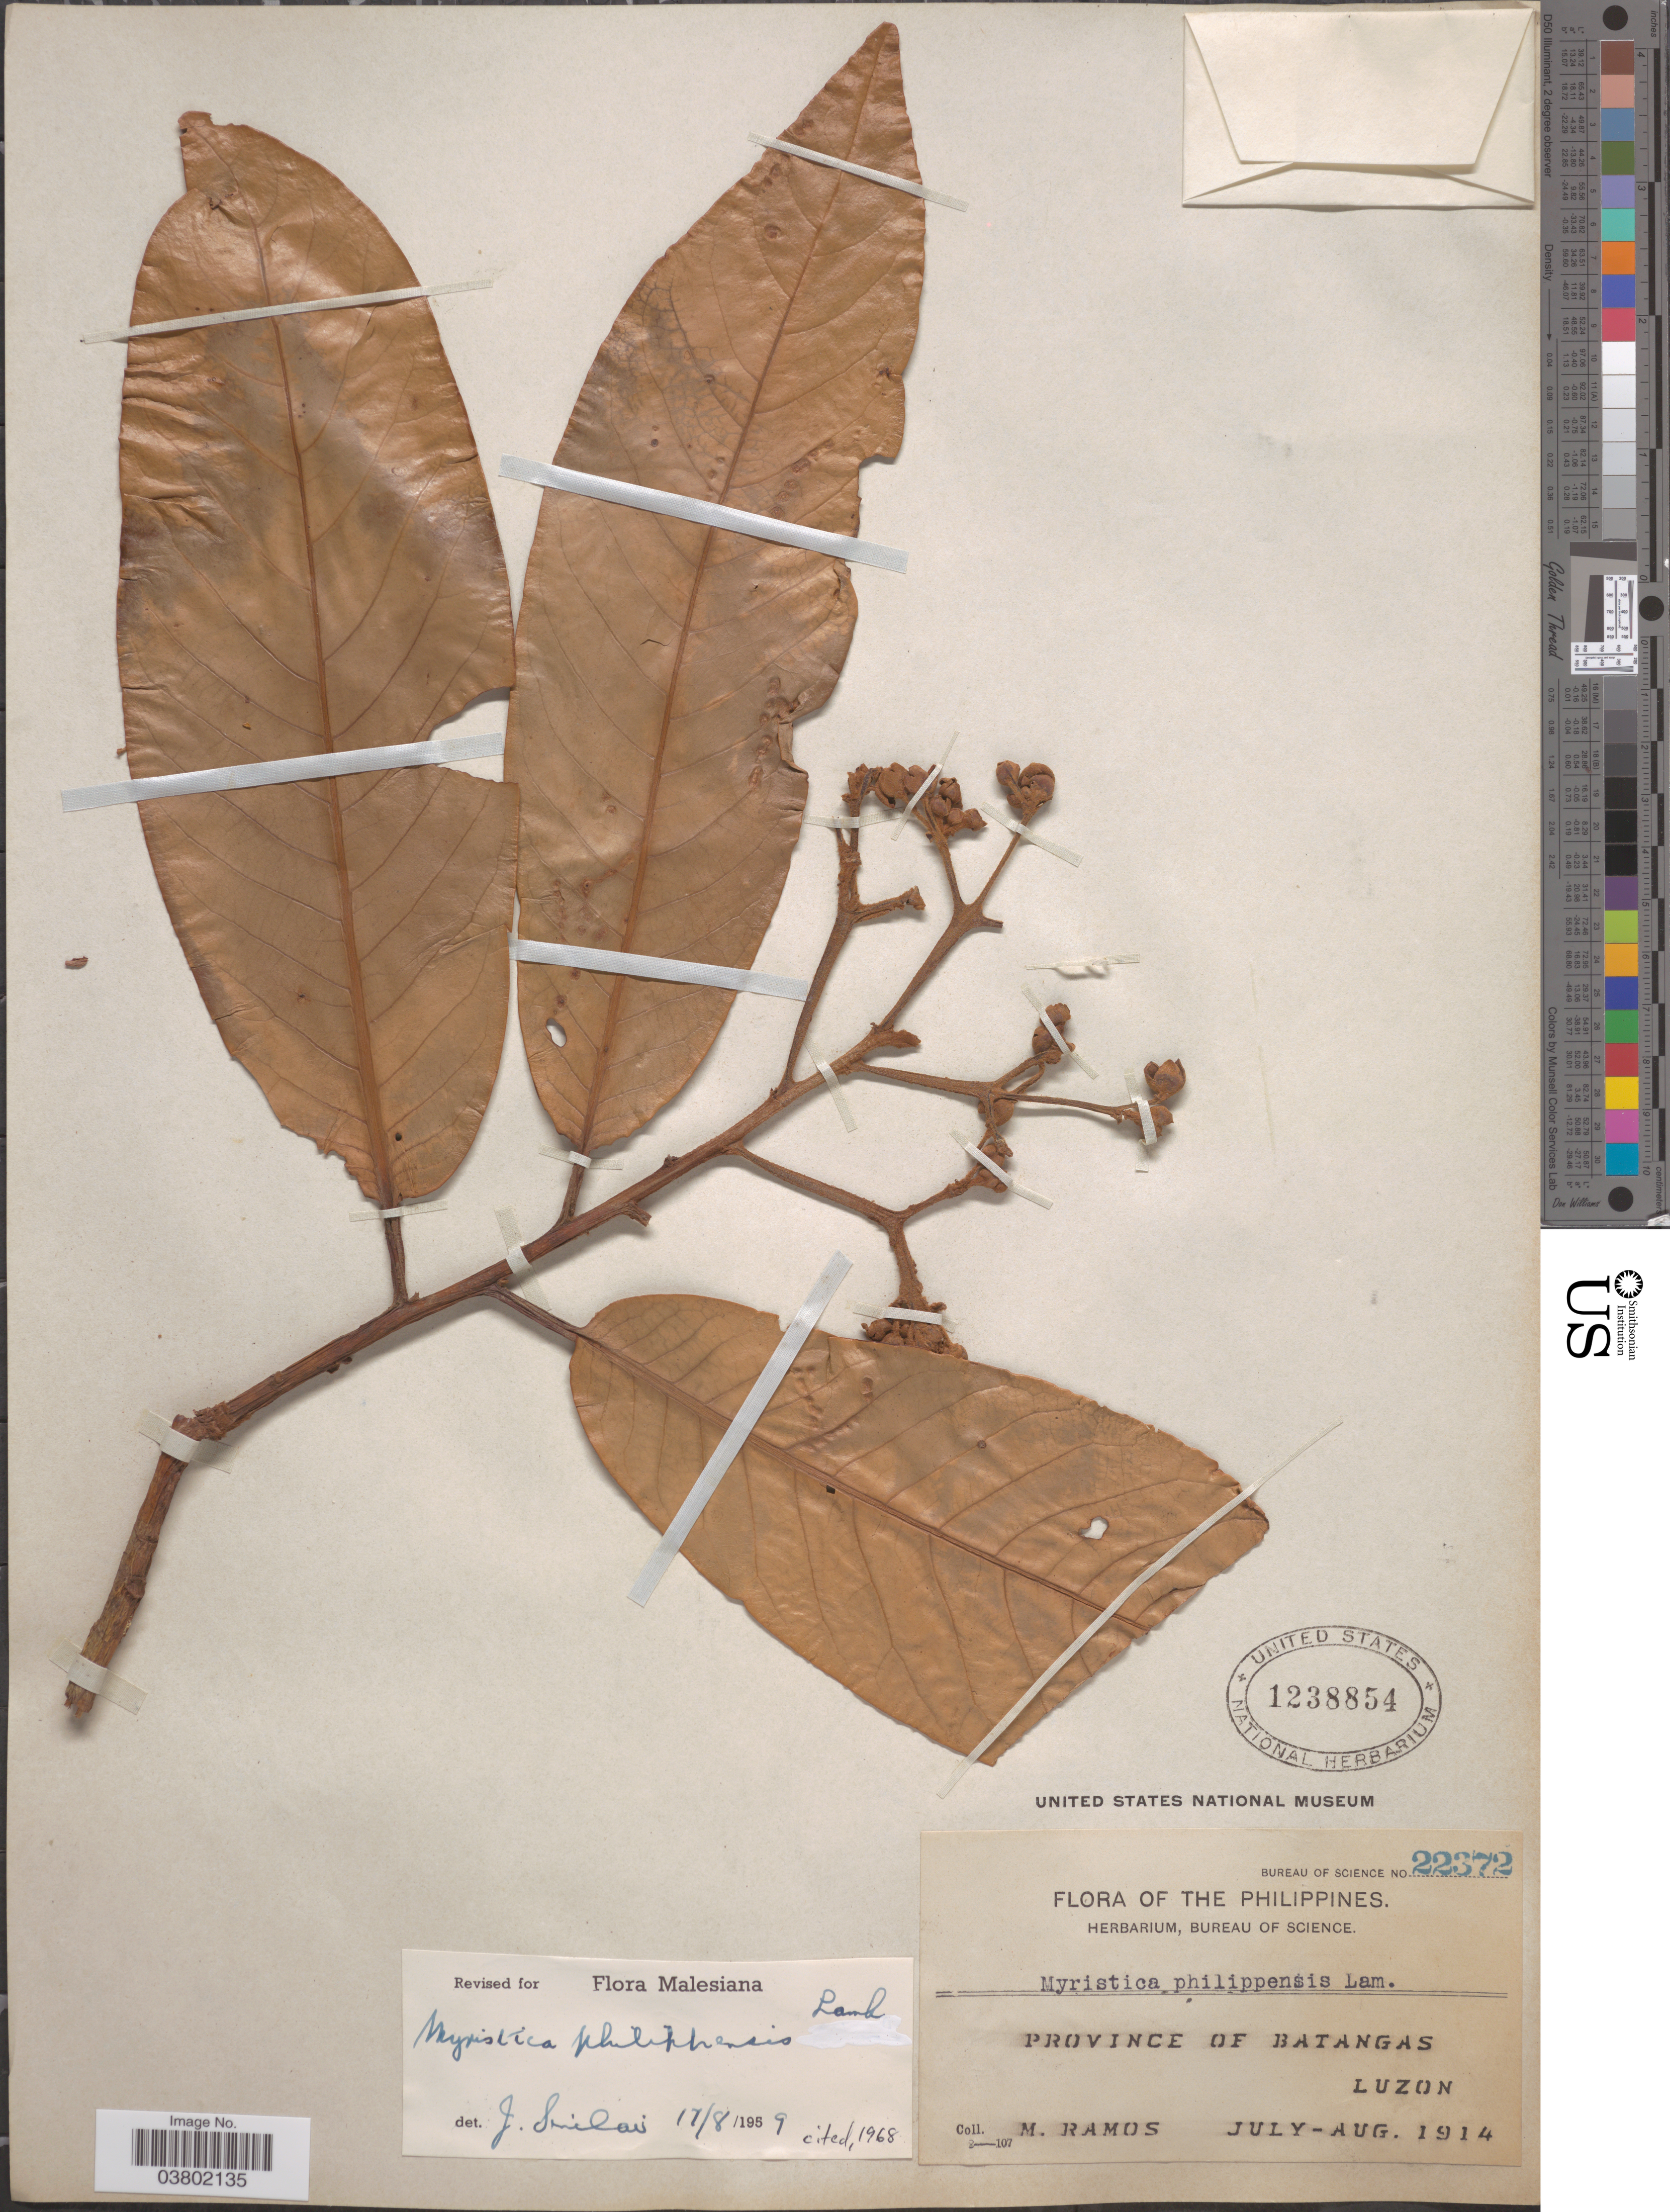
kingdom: Plantae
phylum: Tracheophyta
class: Magnoliopsida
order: Magnoliales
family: Myristicaceae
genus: Myristica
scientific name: Myristica philippensis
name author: Lam.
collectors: M. Ramos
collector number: Bureau of Science 22372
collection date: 1914-07/1914-08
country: Philippines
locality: Province of Batangas, Luzon.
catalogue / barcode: US 1238854